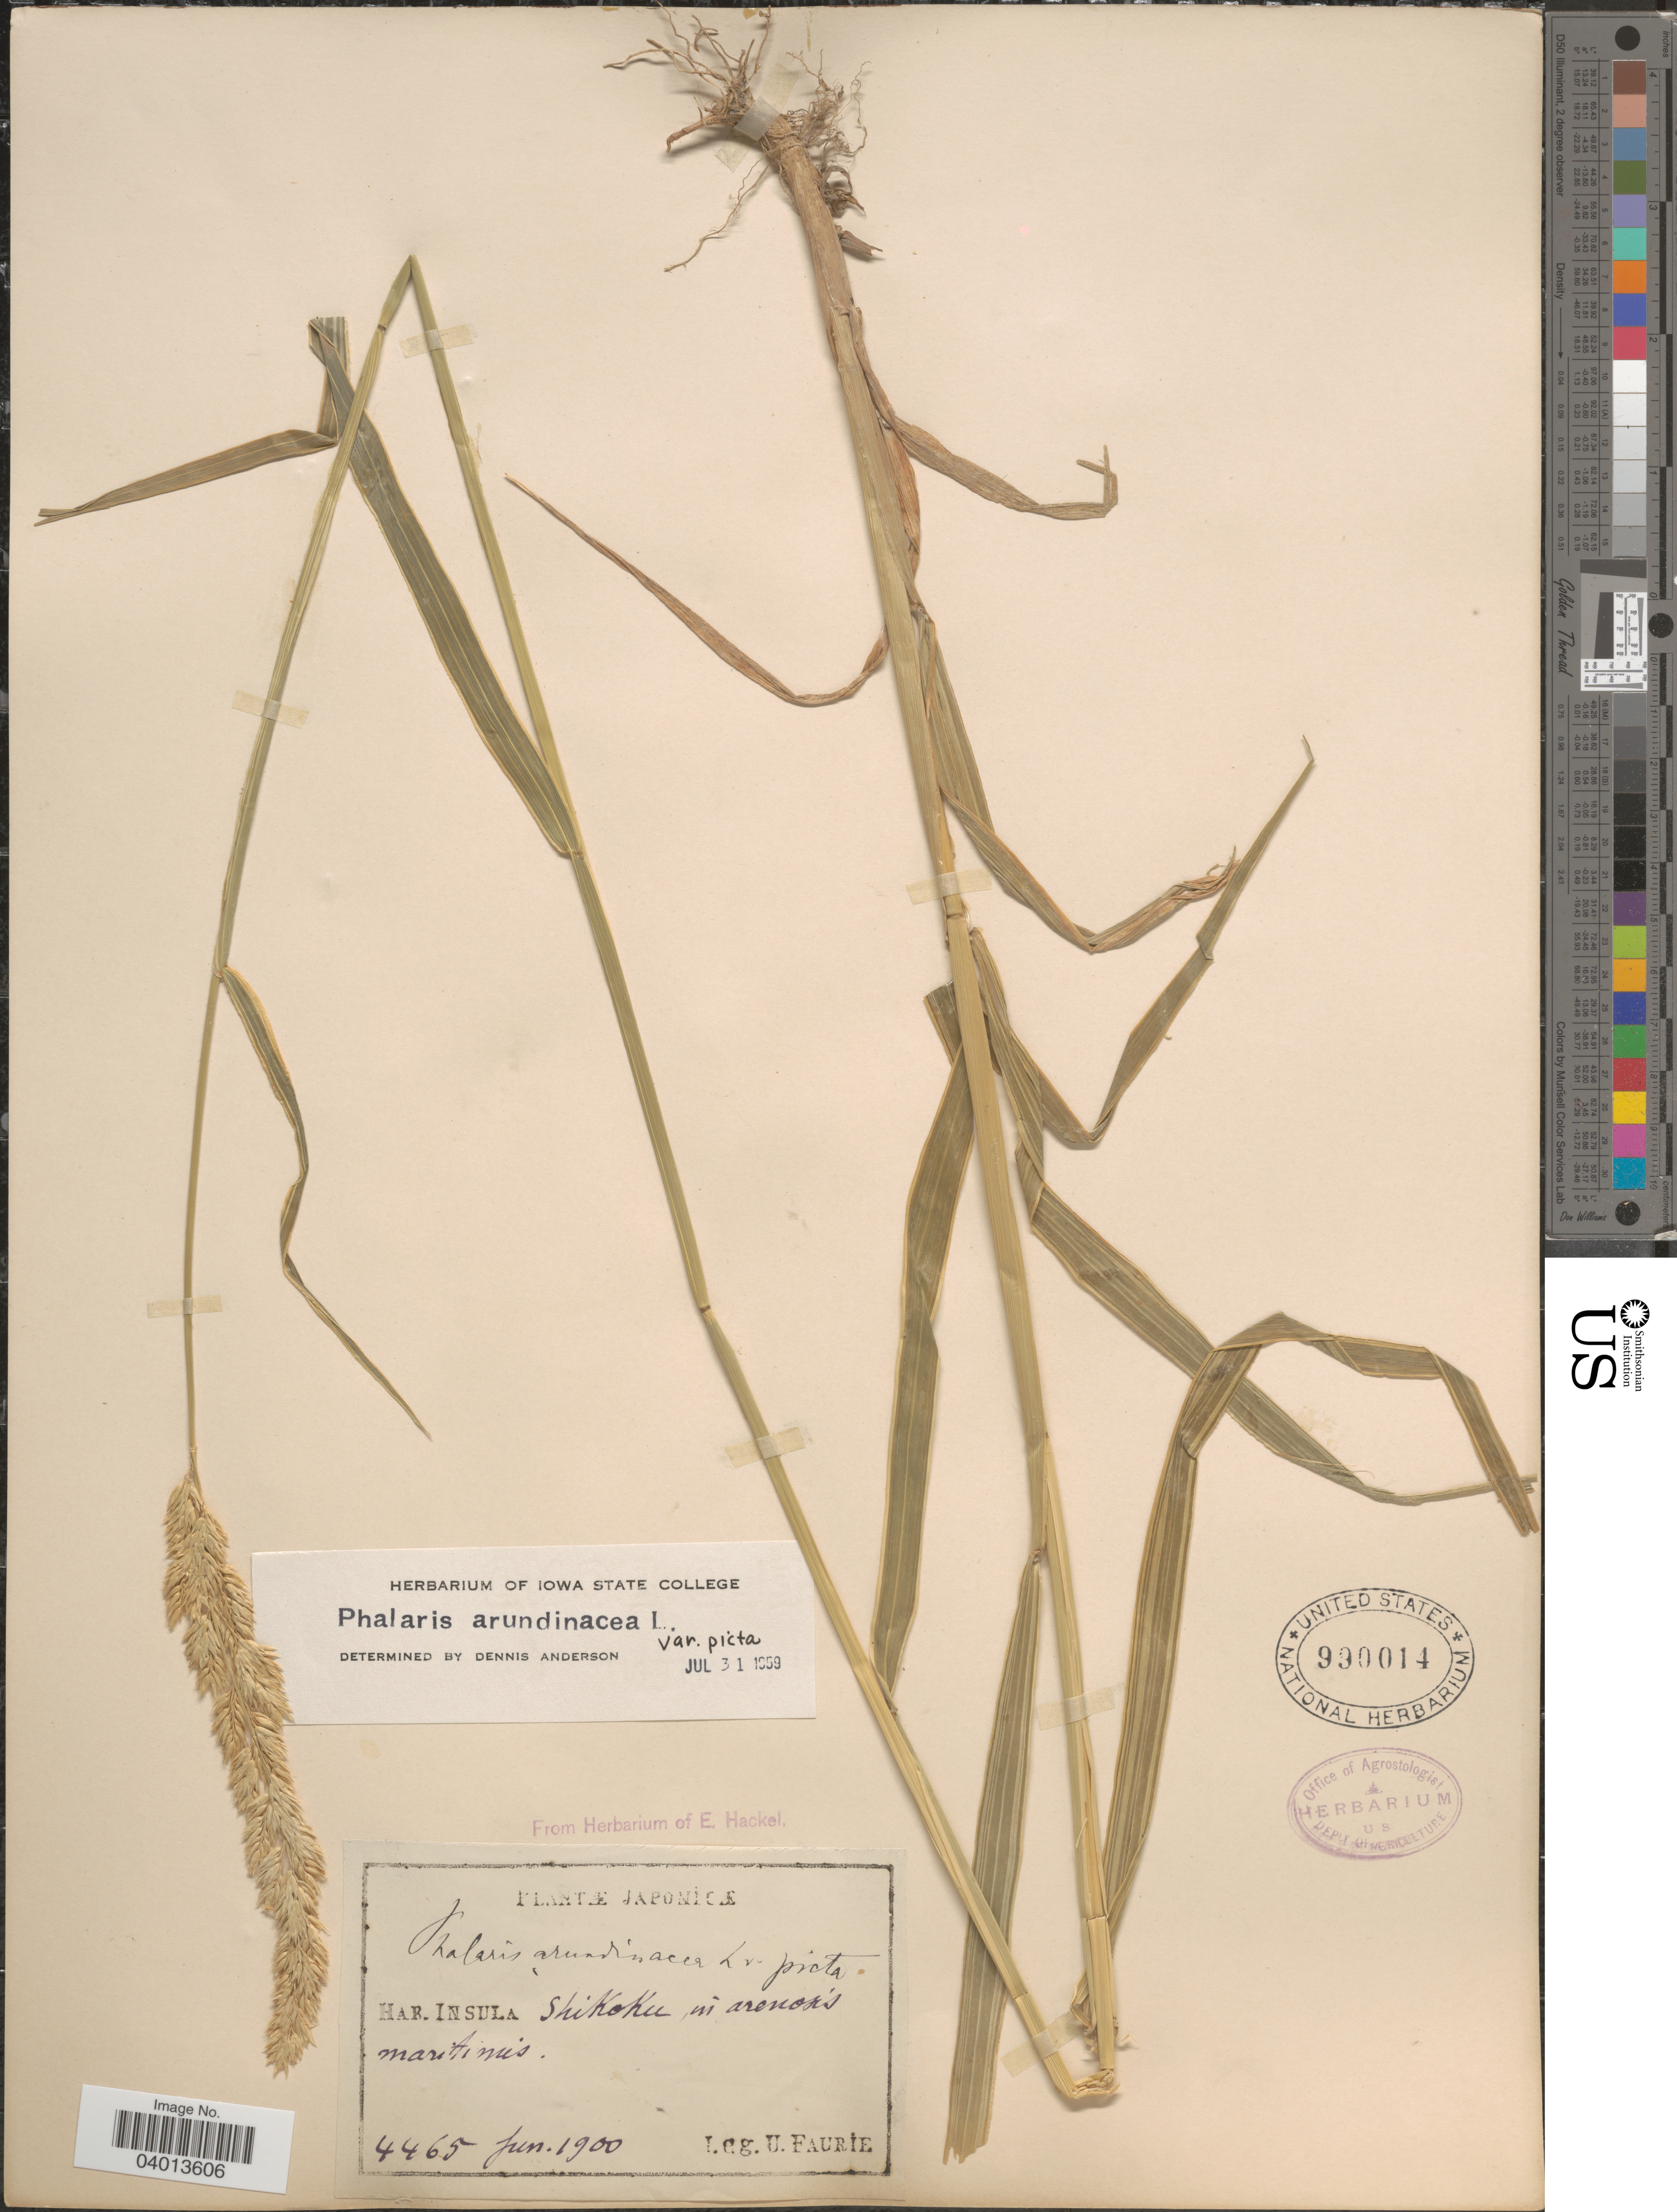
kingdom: Plantae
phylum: Tracheophyta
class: Liliopsida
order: Poales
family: Poaceae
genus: Phalaris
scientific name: Phalaris arundinacea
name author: L.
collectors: U. Faurie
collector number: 4465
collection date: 1900-06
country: Japan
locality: Insula. Shikoku in arenosis maritimis.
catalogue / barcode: US 990014